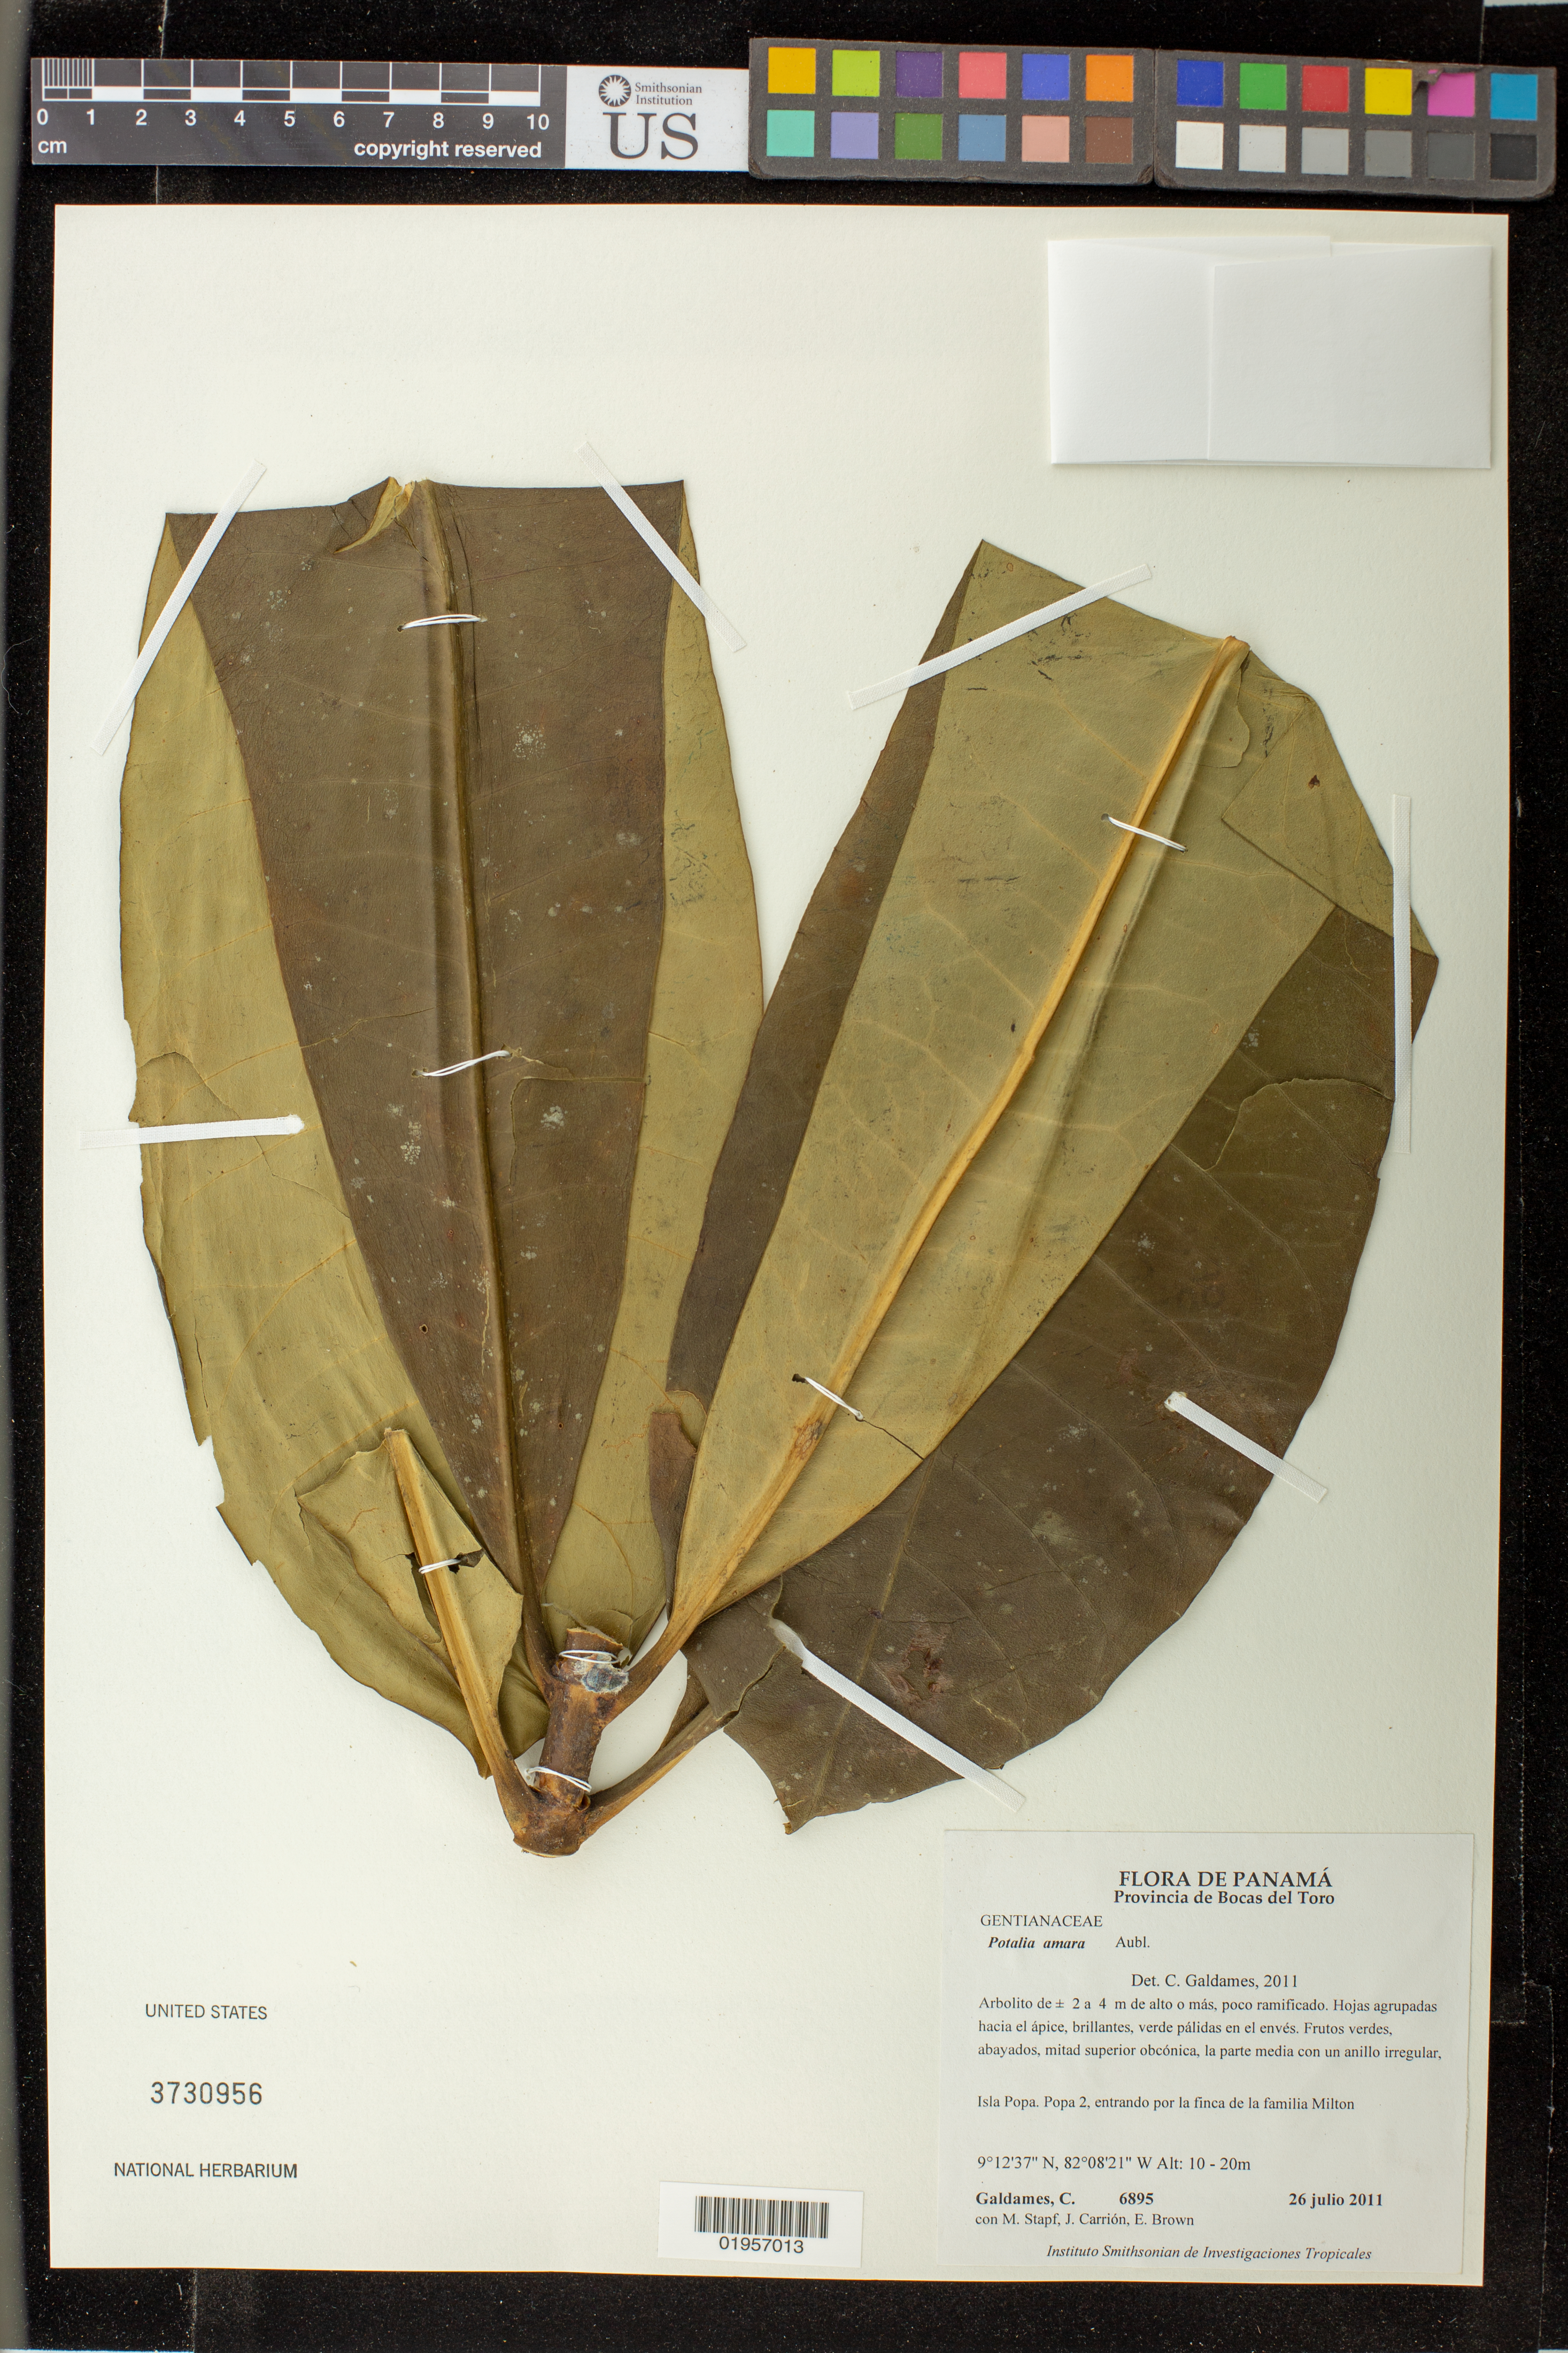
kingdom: Plantae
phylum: Tracheophyta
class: Magnoliopsida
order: Gentianales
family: Gentianaceae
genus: Potalia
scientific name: Potalia amara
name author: Aubl.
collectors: C. Galdames, M. Stapf, J. Carrión & E. Brown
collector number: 6895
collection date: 2011-07-26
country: Panama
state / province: Bocas del Toro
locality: Isla Popa. Popa 2, entrando por la finca de la familia Milton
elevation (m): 10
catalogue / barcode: US 3730956